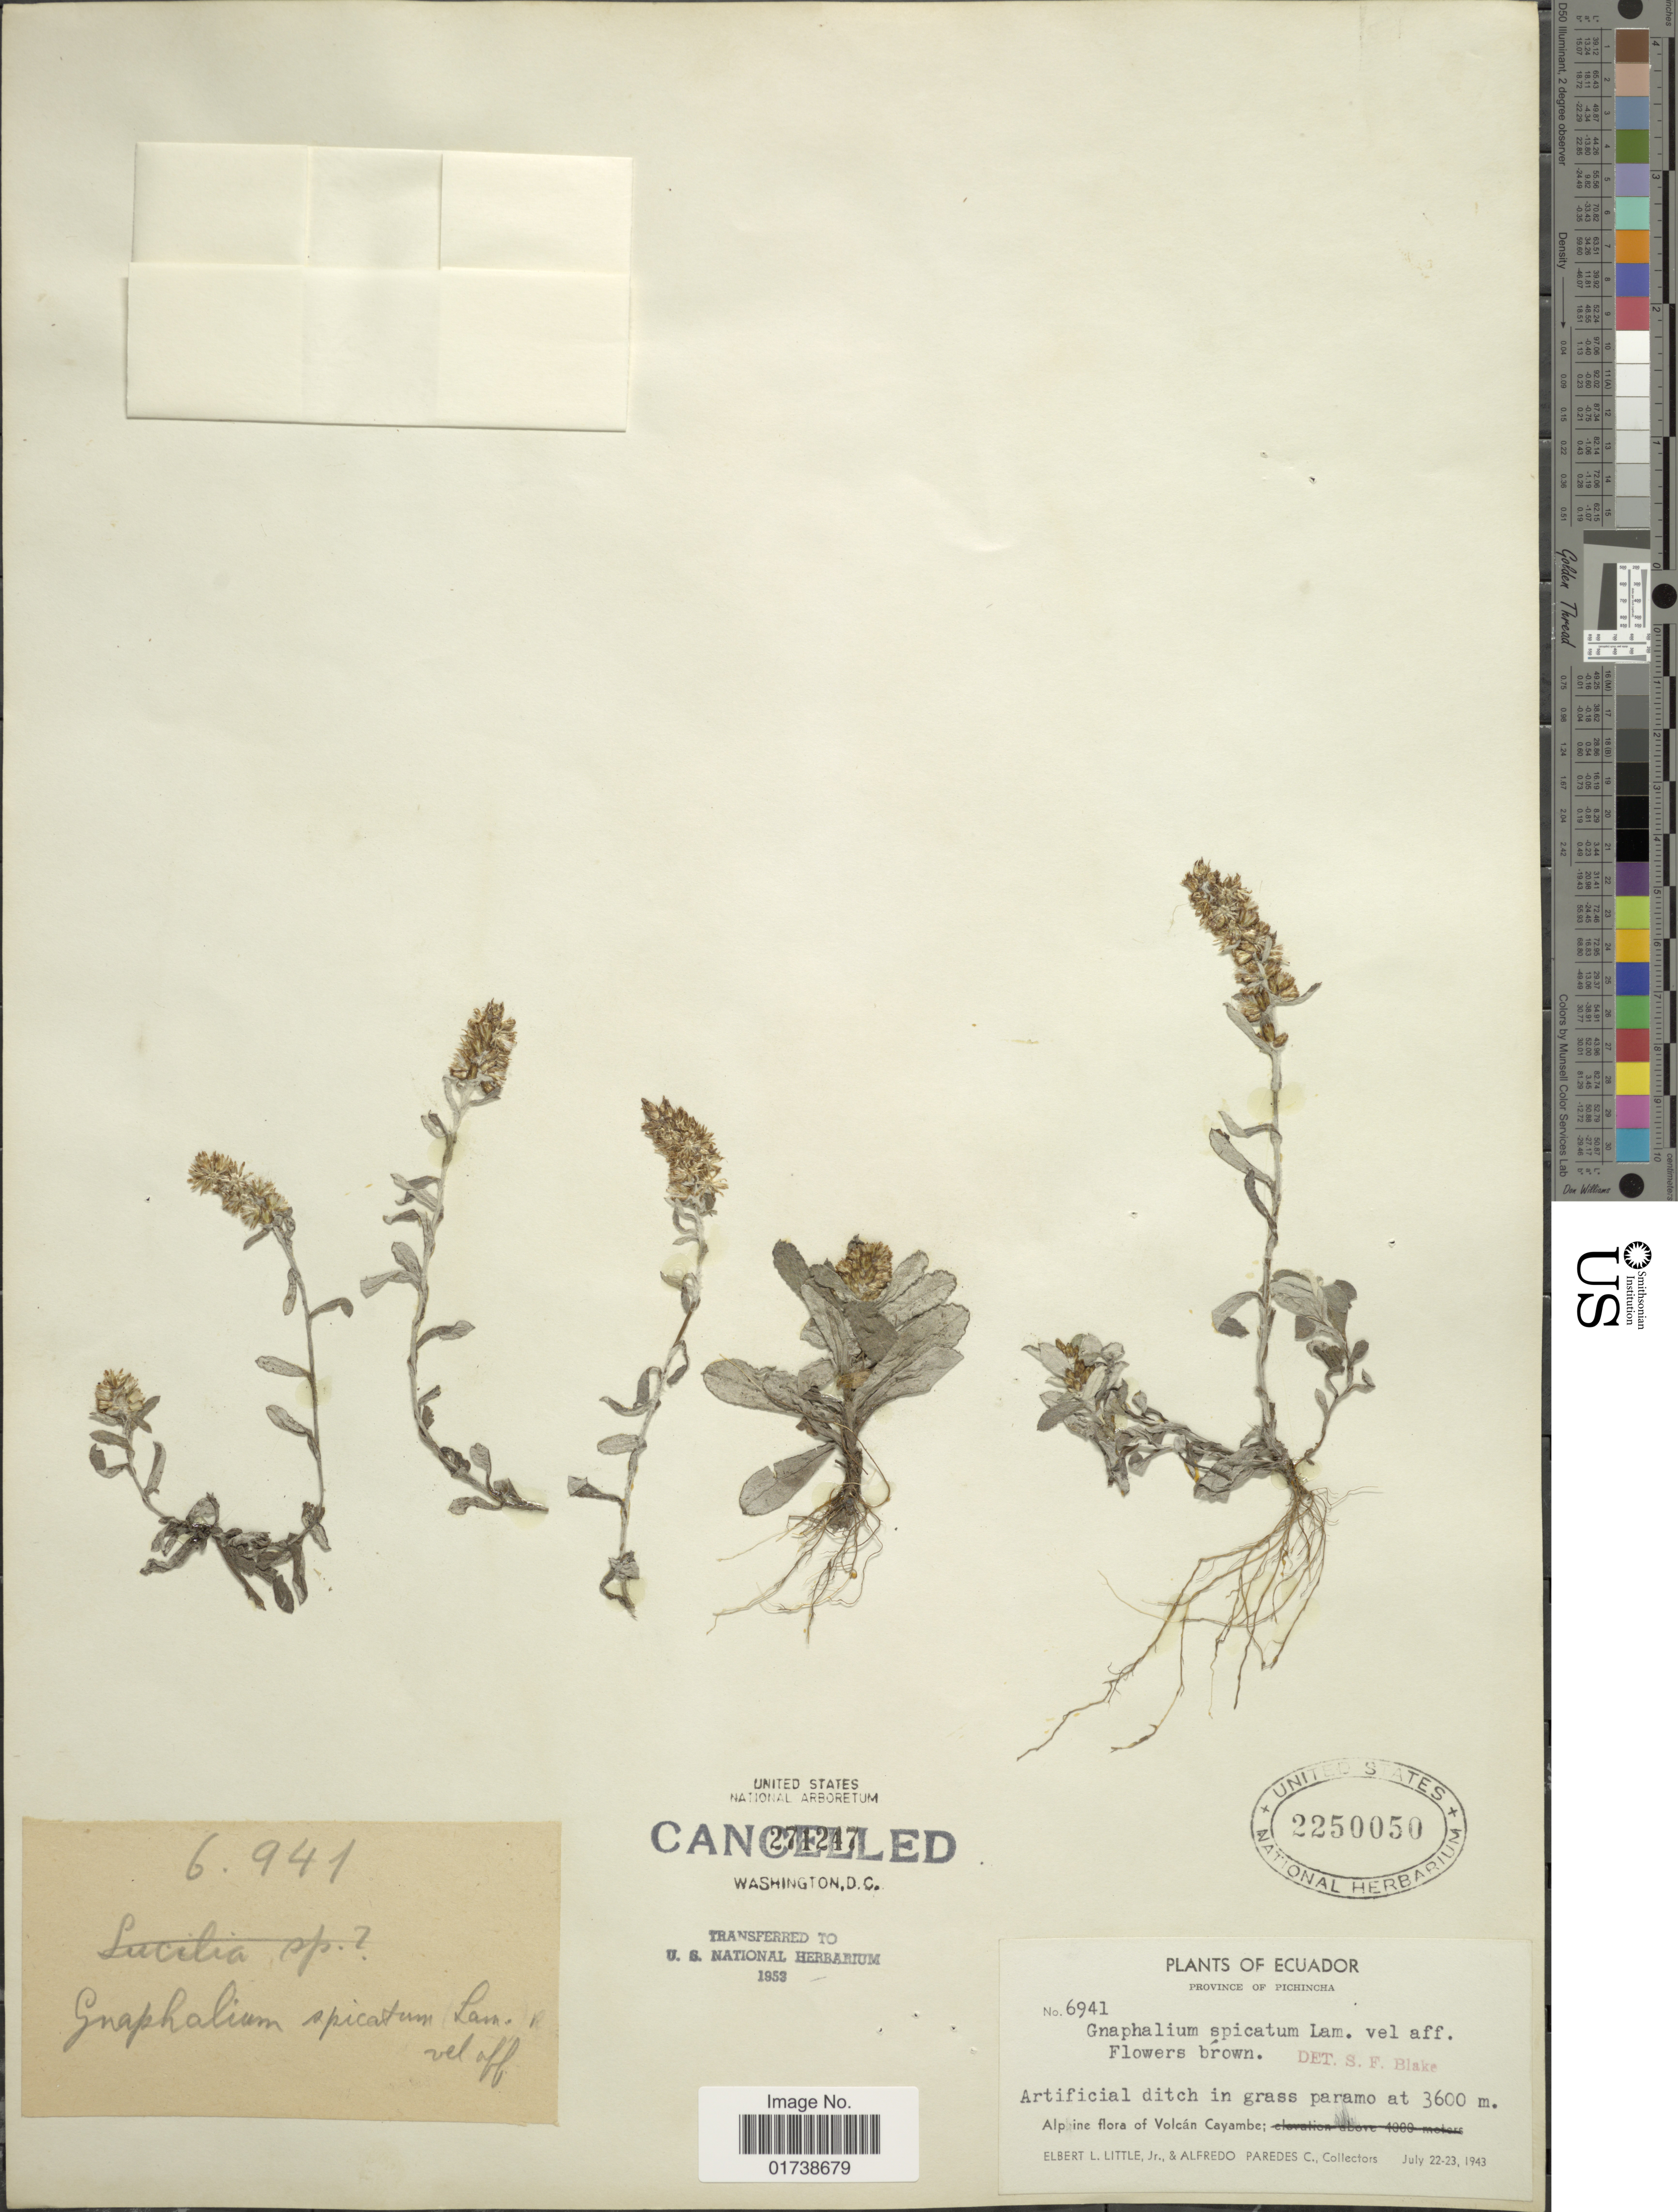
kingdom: Plantae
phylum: Tracheophyta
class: Magnoliopsida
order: Asterales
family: Asteraceae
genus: Gamochaeta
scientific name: Gamochaeta spicata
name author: (Lam.) Cabrera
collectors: E. L. Little & A. Paredes C.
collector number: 6941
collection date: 1943-07-22/1943-07-23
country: Ecuador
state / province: Pichincha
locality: Alpine flora of Volcan Cayambe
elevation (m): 3600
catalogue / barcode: US 2250050